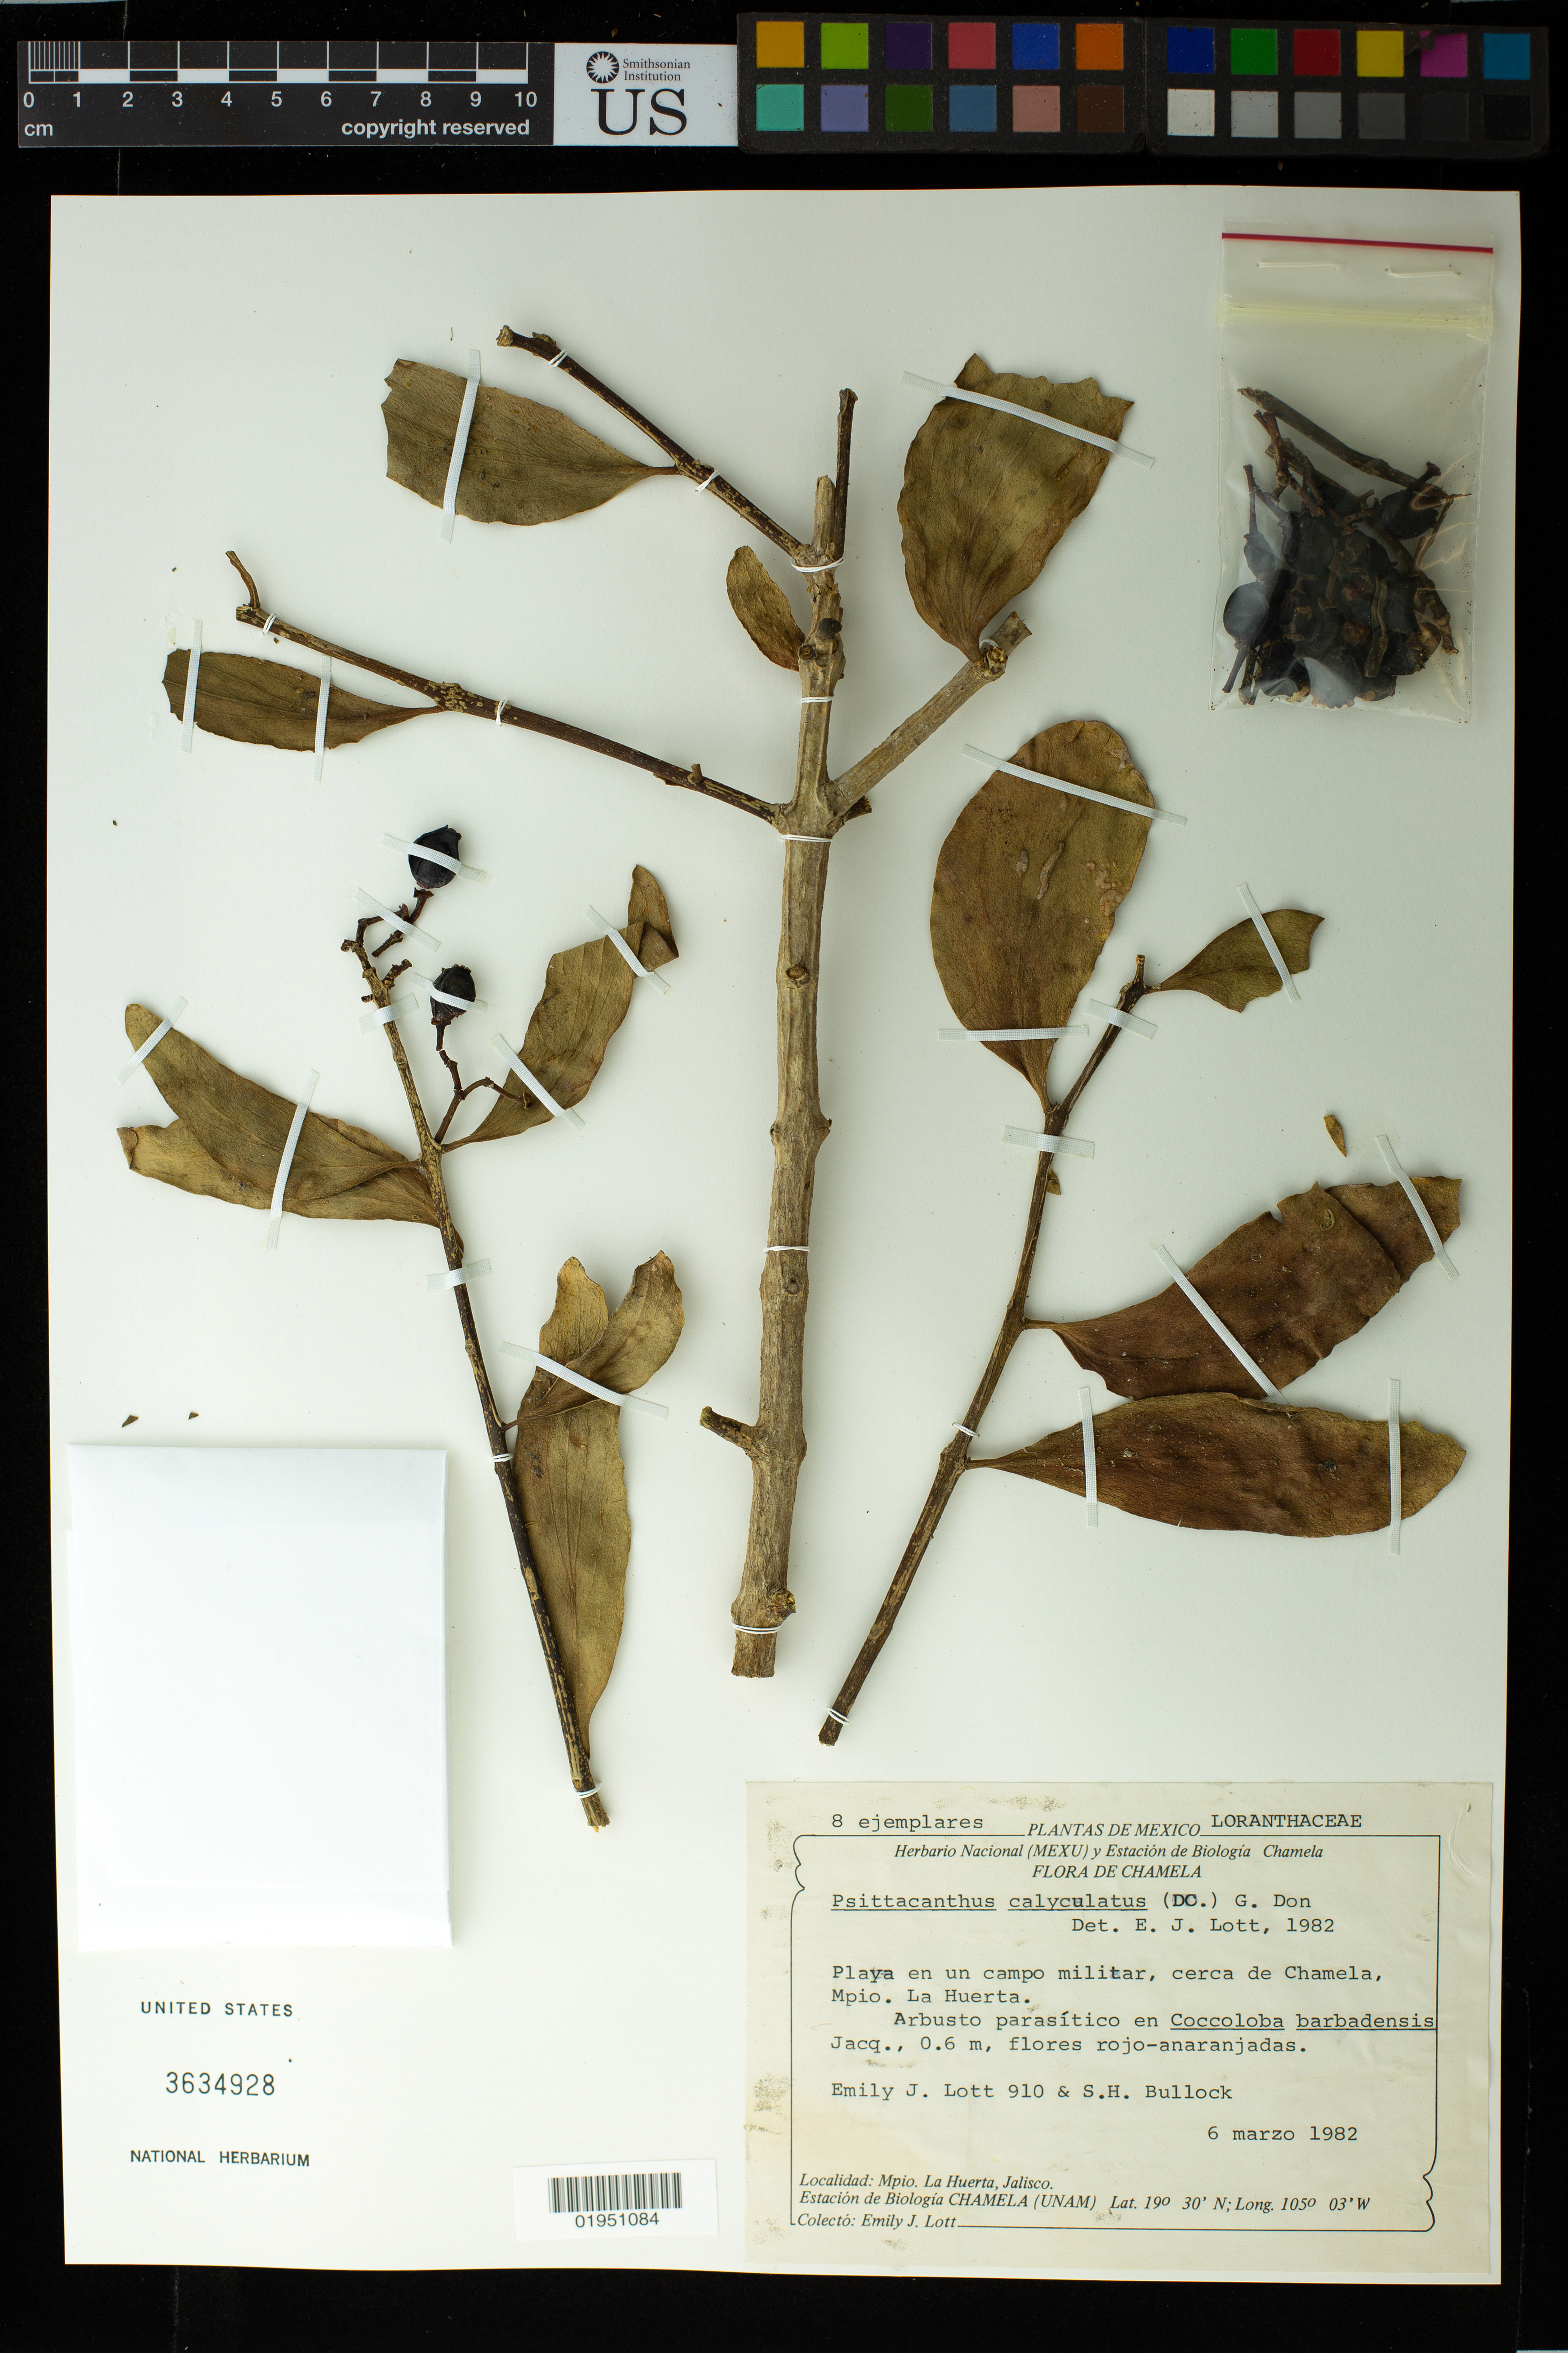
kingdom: Plantae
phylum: Tracheophyta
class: Magnoliopsida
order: Santalales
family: Loranthaceae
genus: Psittacanthus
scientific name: Psittacanthus calyculatus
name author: (DC.) G. Don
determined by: Lott, E. J.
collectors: E. J. Lott & S. H. Bullock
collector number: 910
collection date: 1982-03-06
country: Mexico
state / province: Jalisco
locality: Playa en un campo militar, cerca de Chamela, Mpio. La Huerta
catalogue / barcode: US 3634928